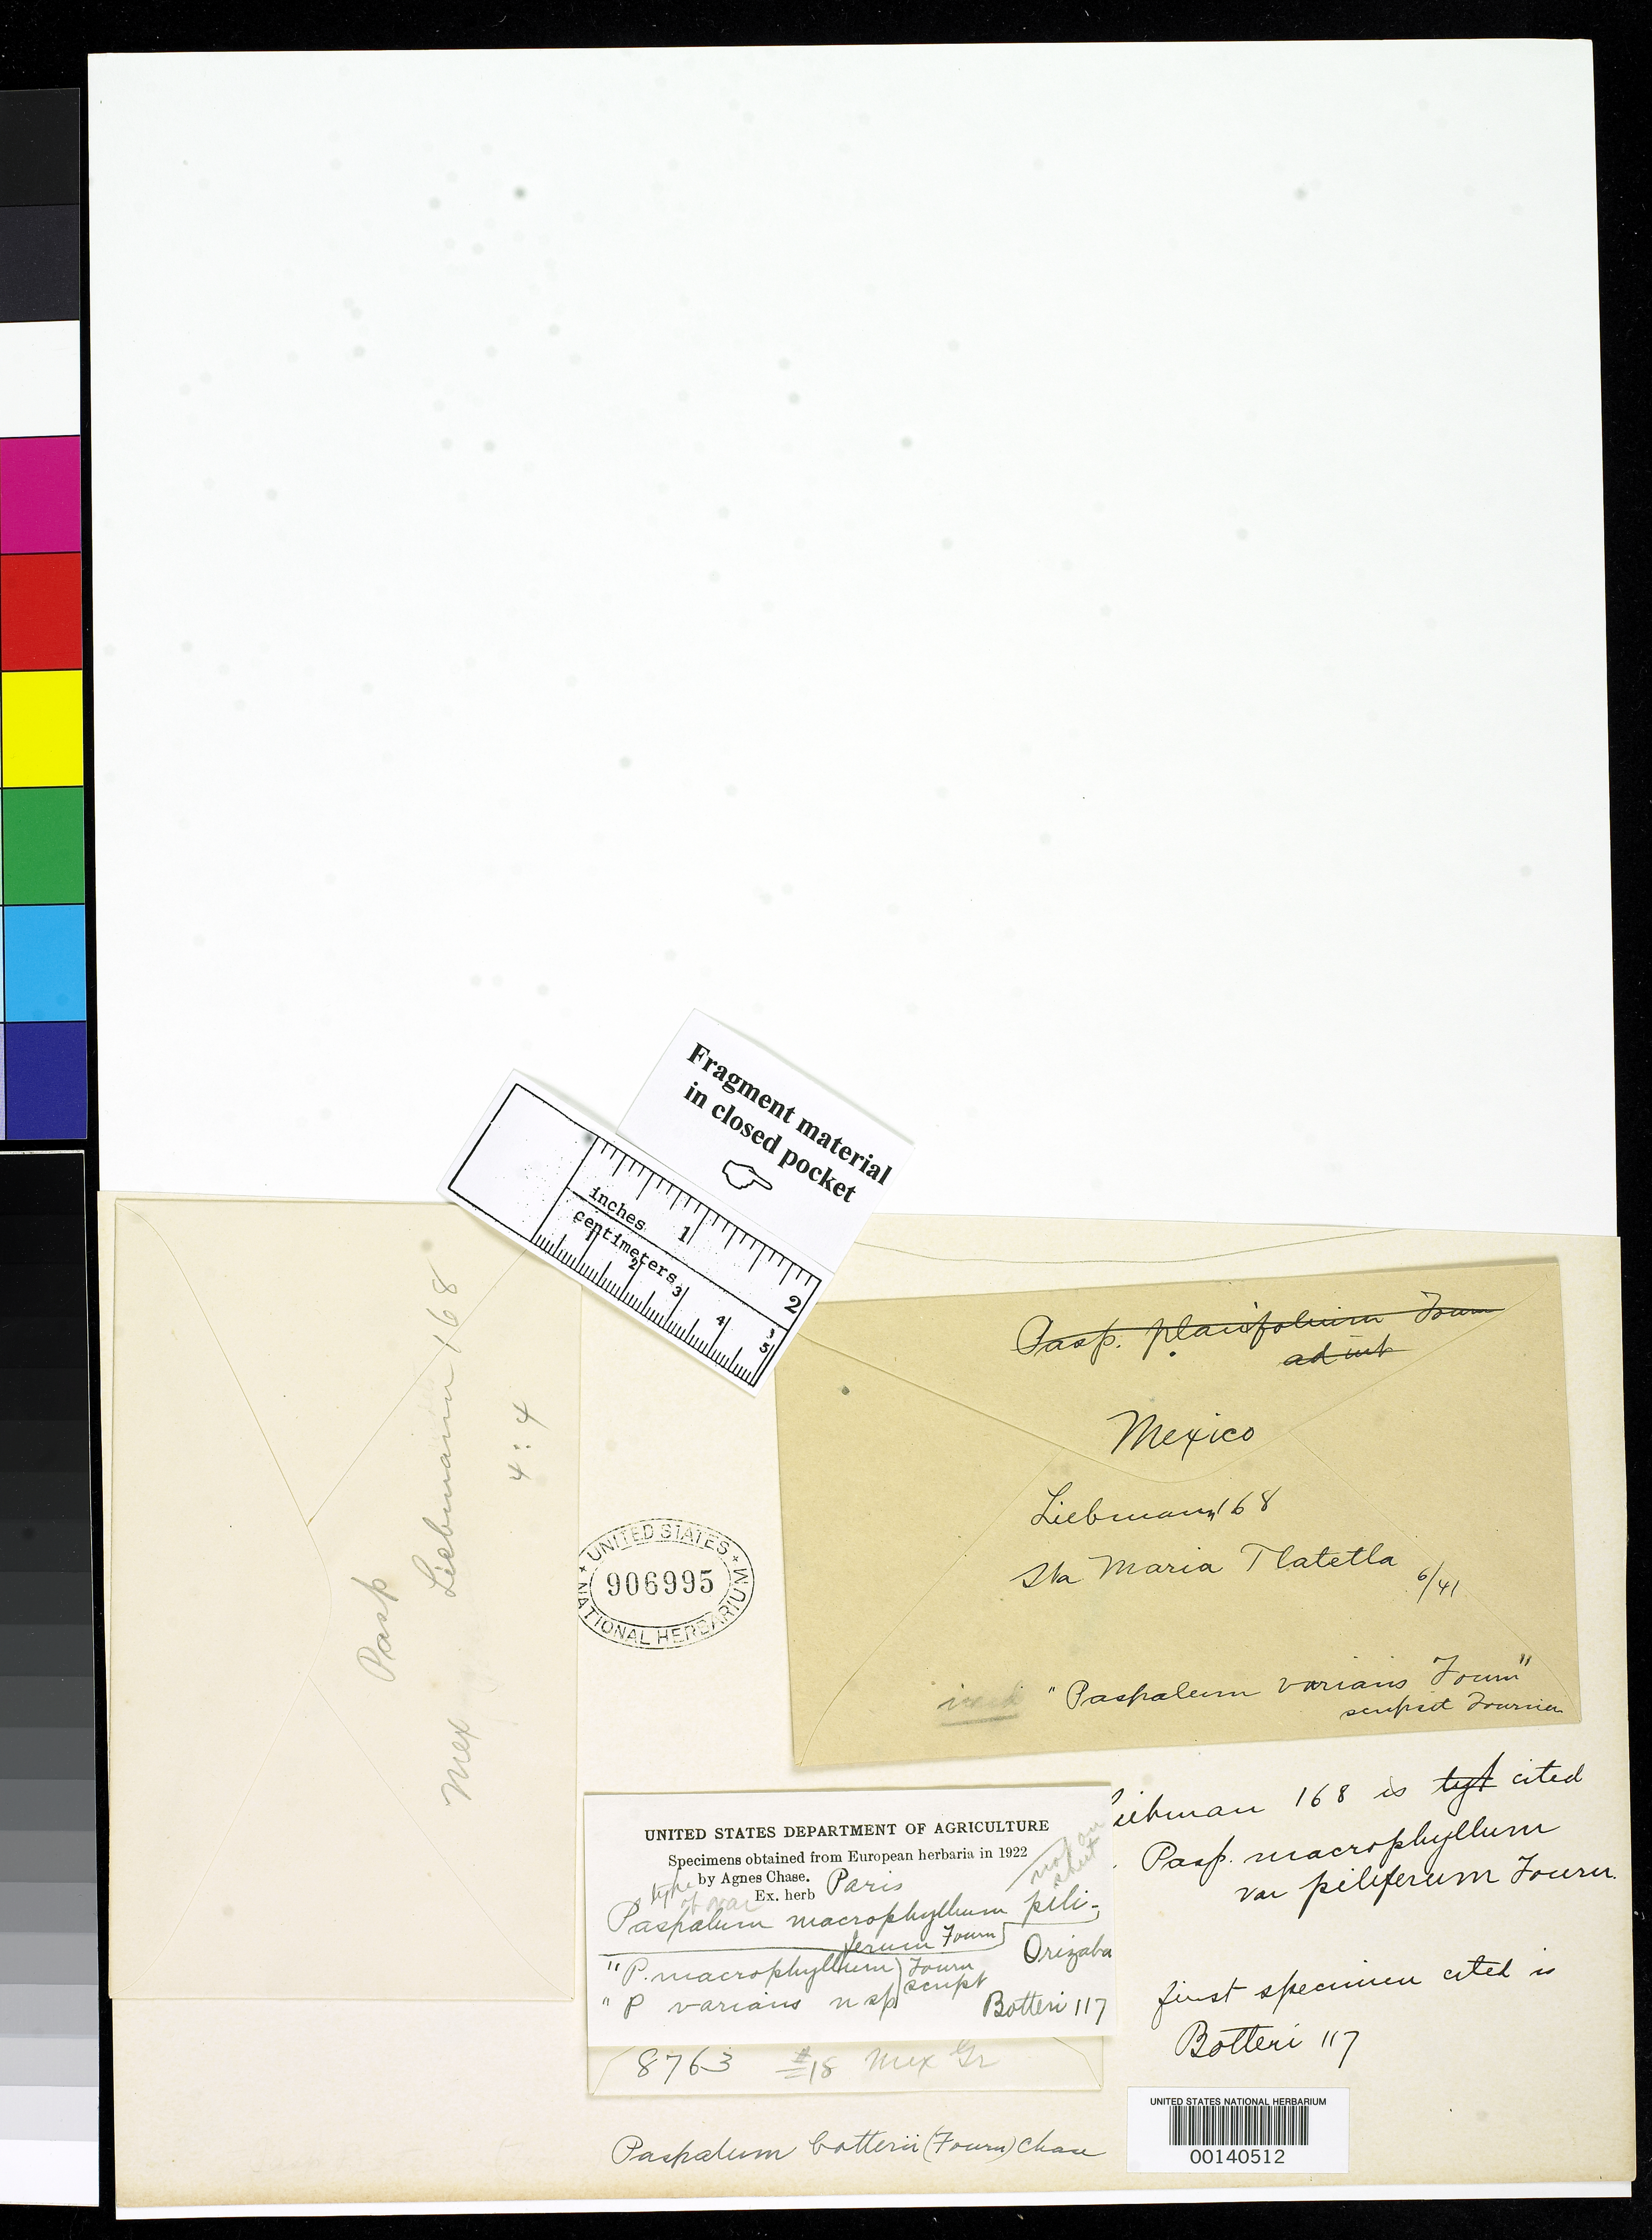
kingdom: Plantae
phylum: Tracheophyta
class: Liliopsida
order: Poales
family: Poaceae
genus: Paspalum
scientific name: Paspalum macrophyllum var. piliferum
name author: E. Fourn.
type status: Type Fragment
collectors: M. Botteri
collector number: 117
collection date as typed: Jul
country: Mexico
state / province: Veracruz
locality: Orizaba.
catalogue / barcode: US 906995